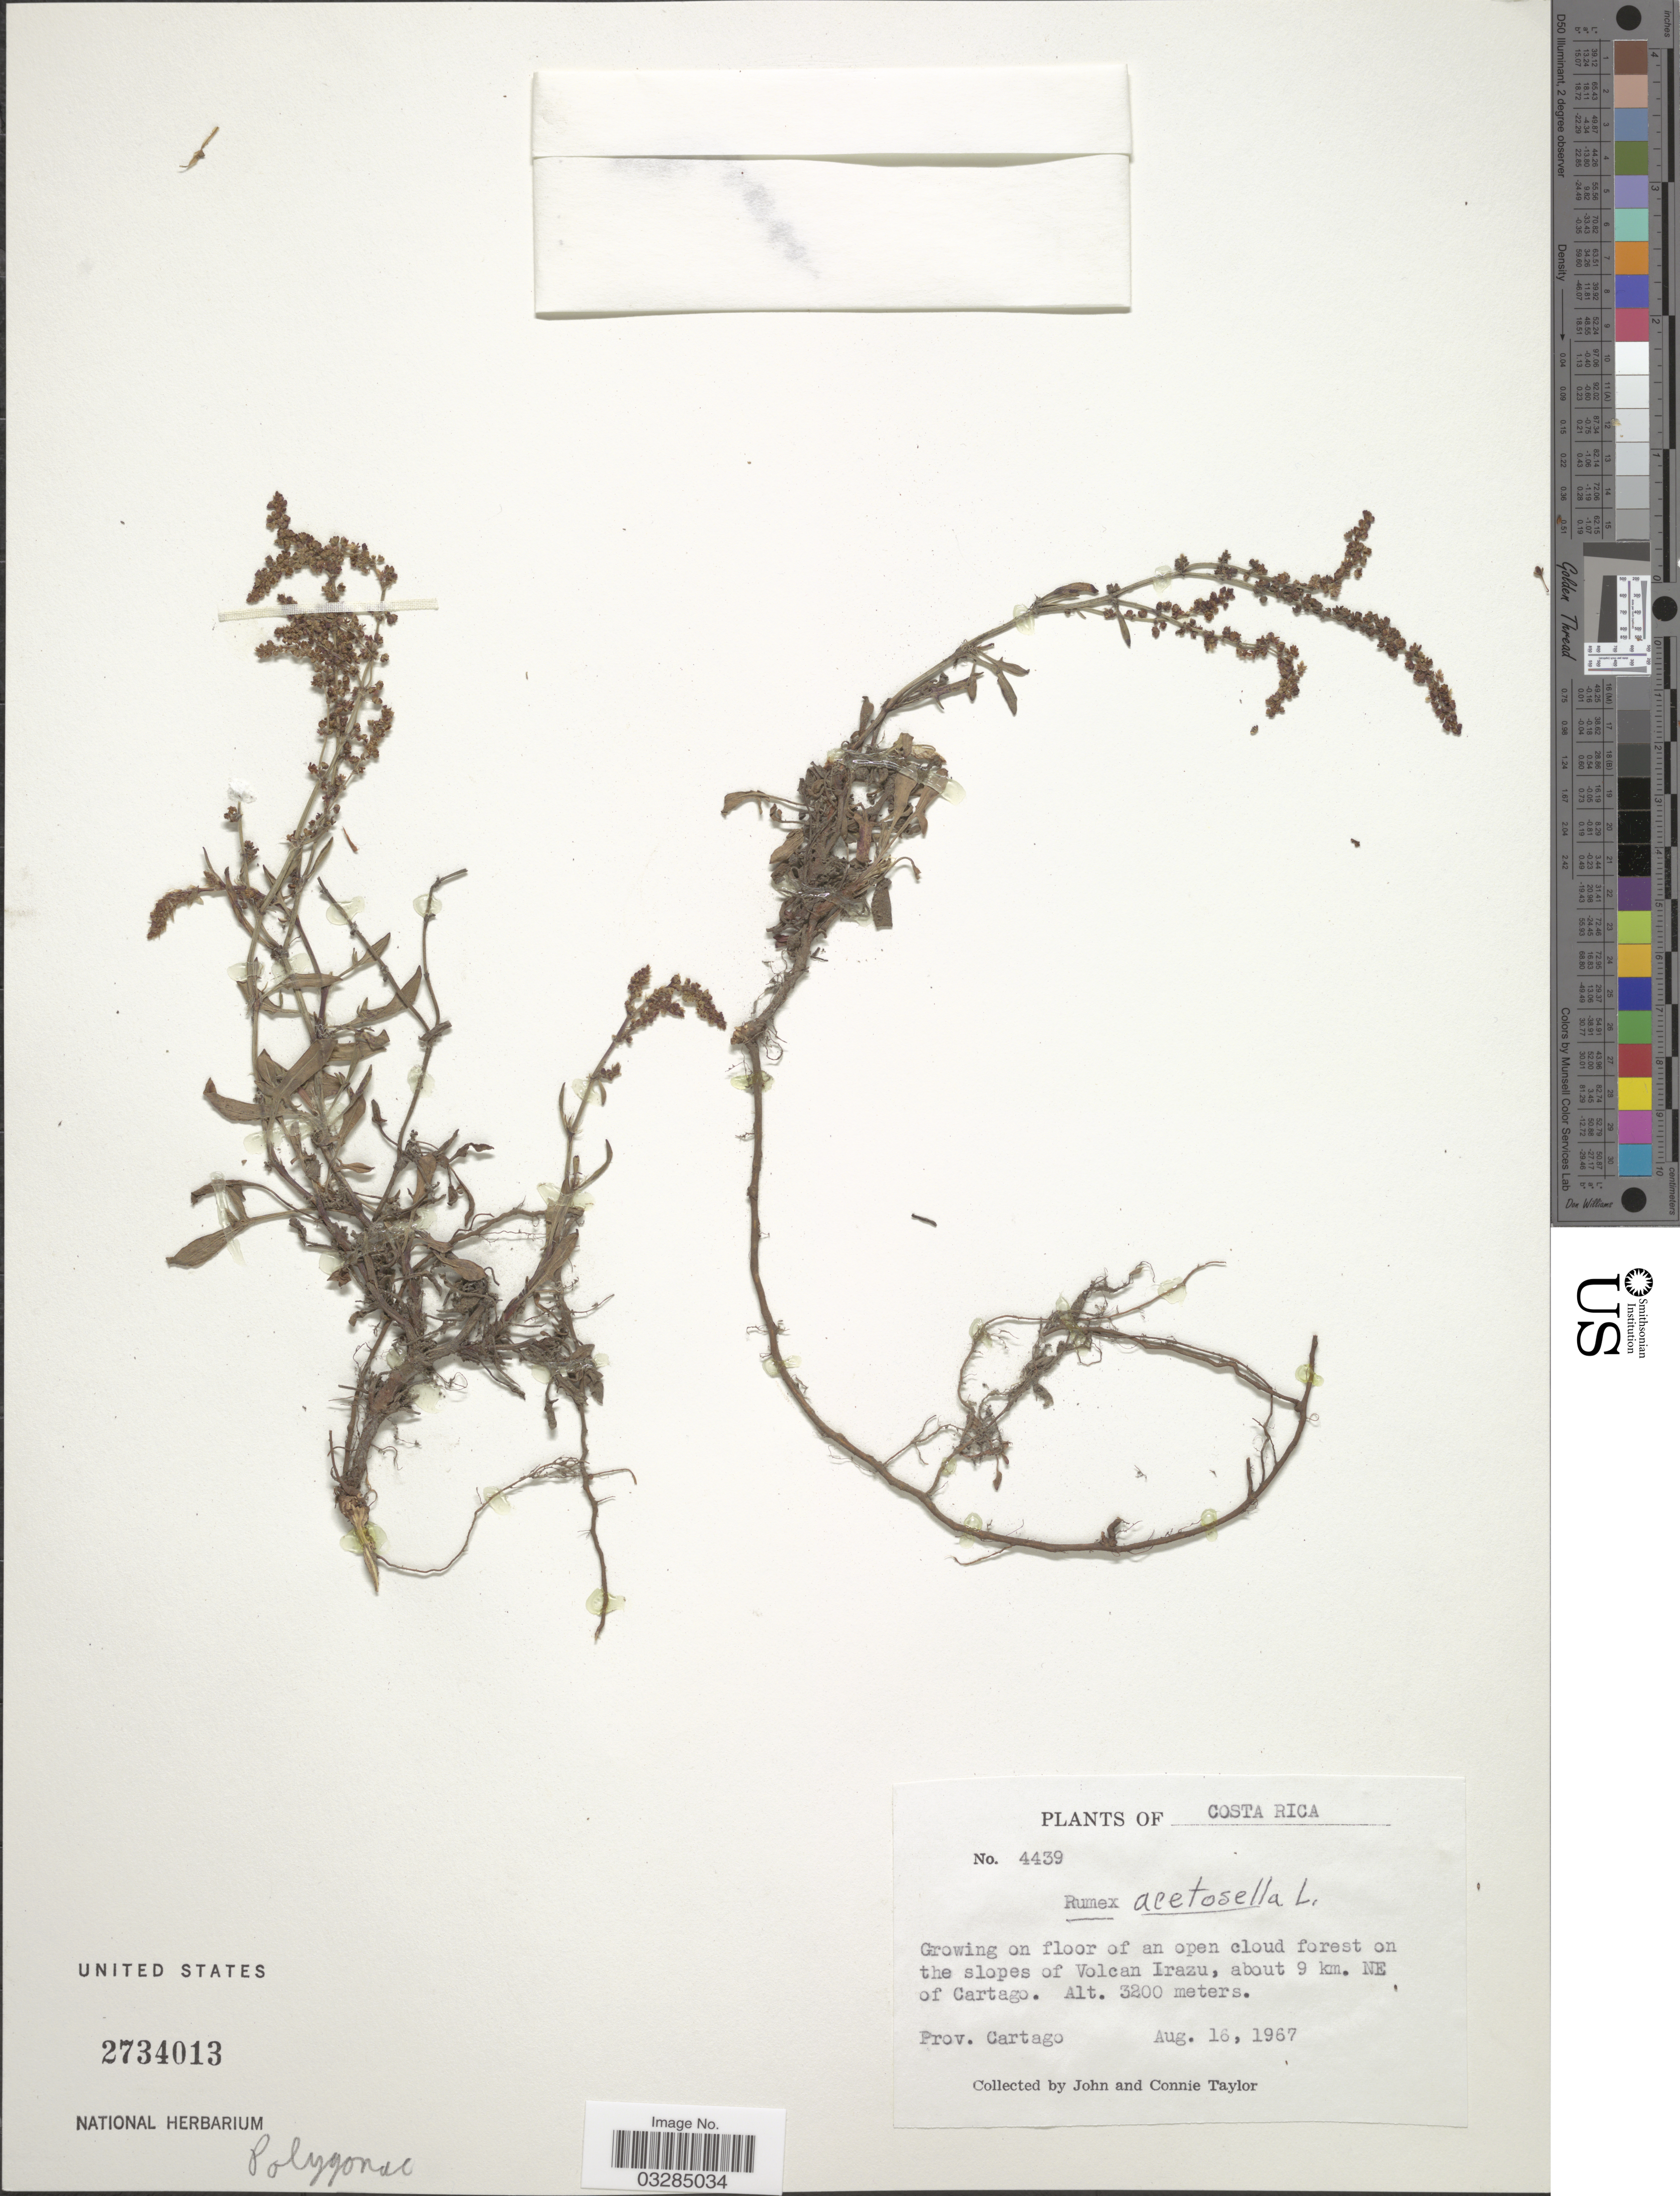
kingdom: Plantae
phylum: Tracheophyta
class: Magnoliopsida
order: Caryophyllales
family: Polygonaceae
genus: Rumex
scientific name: Rumex acetosella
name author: L.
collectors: J. Taylor & C. Taylor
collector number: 4439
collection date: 1967-08-16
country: Costa Rica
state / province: Cartago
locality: Growing on floor of an open cloud forest on the slopes of Volcan Irazu, about 9 km. NE of Cartago.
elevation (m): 3200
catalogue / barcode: US 2734013